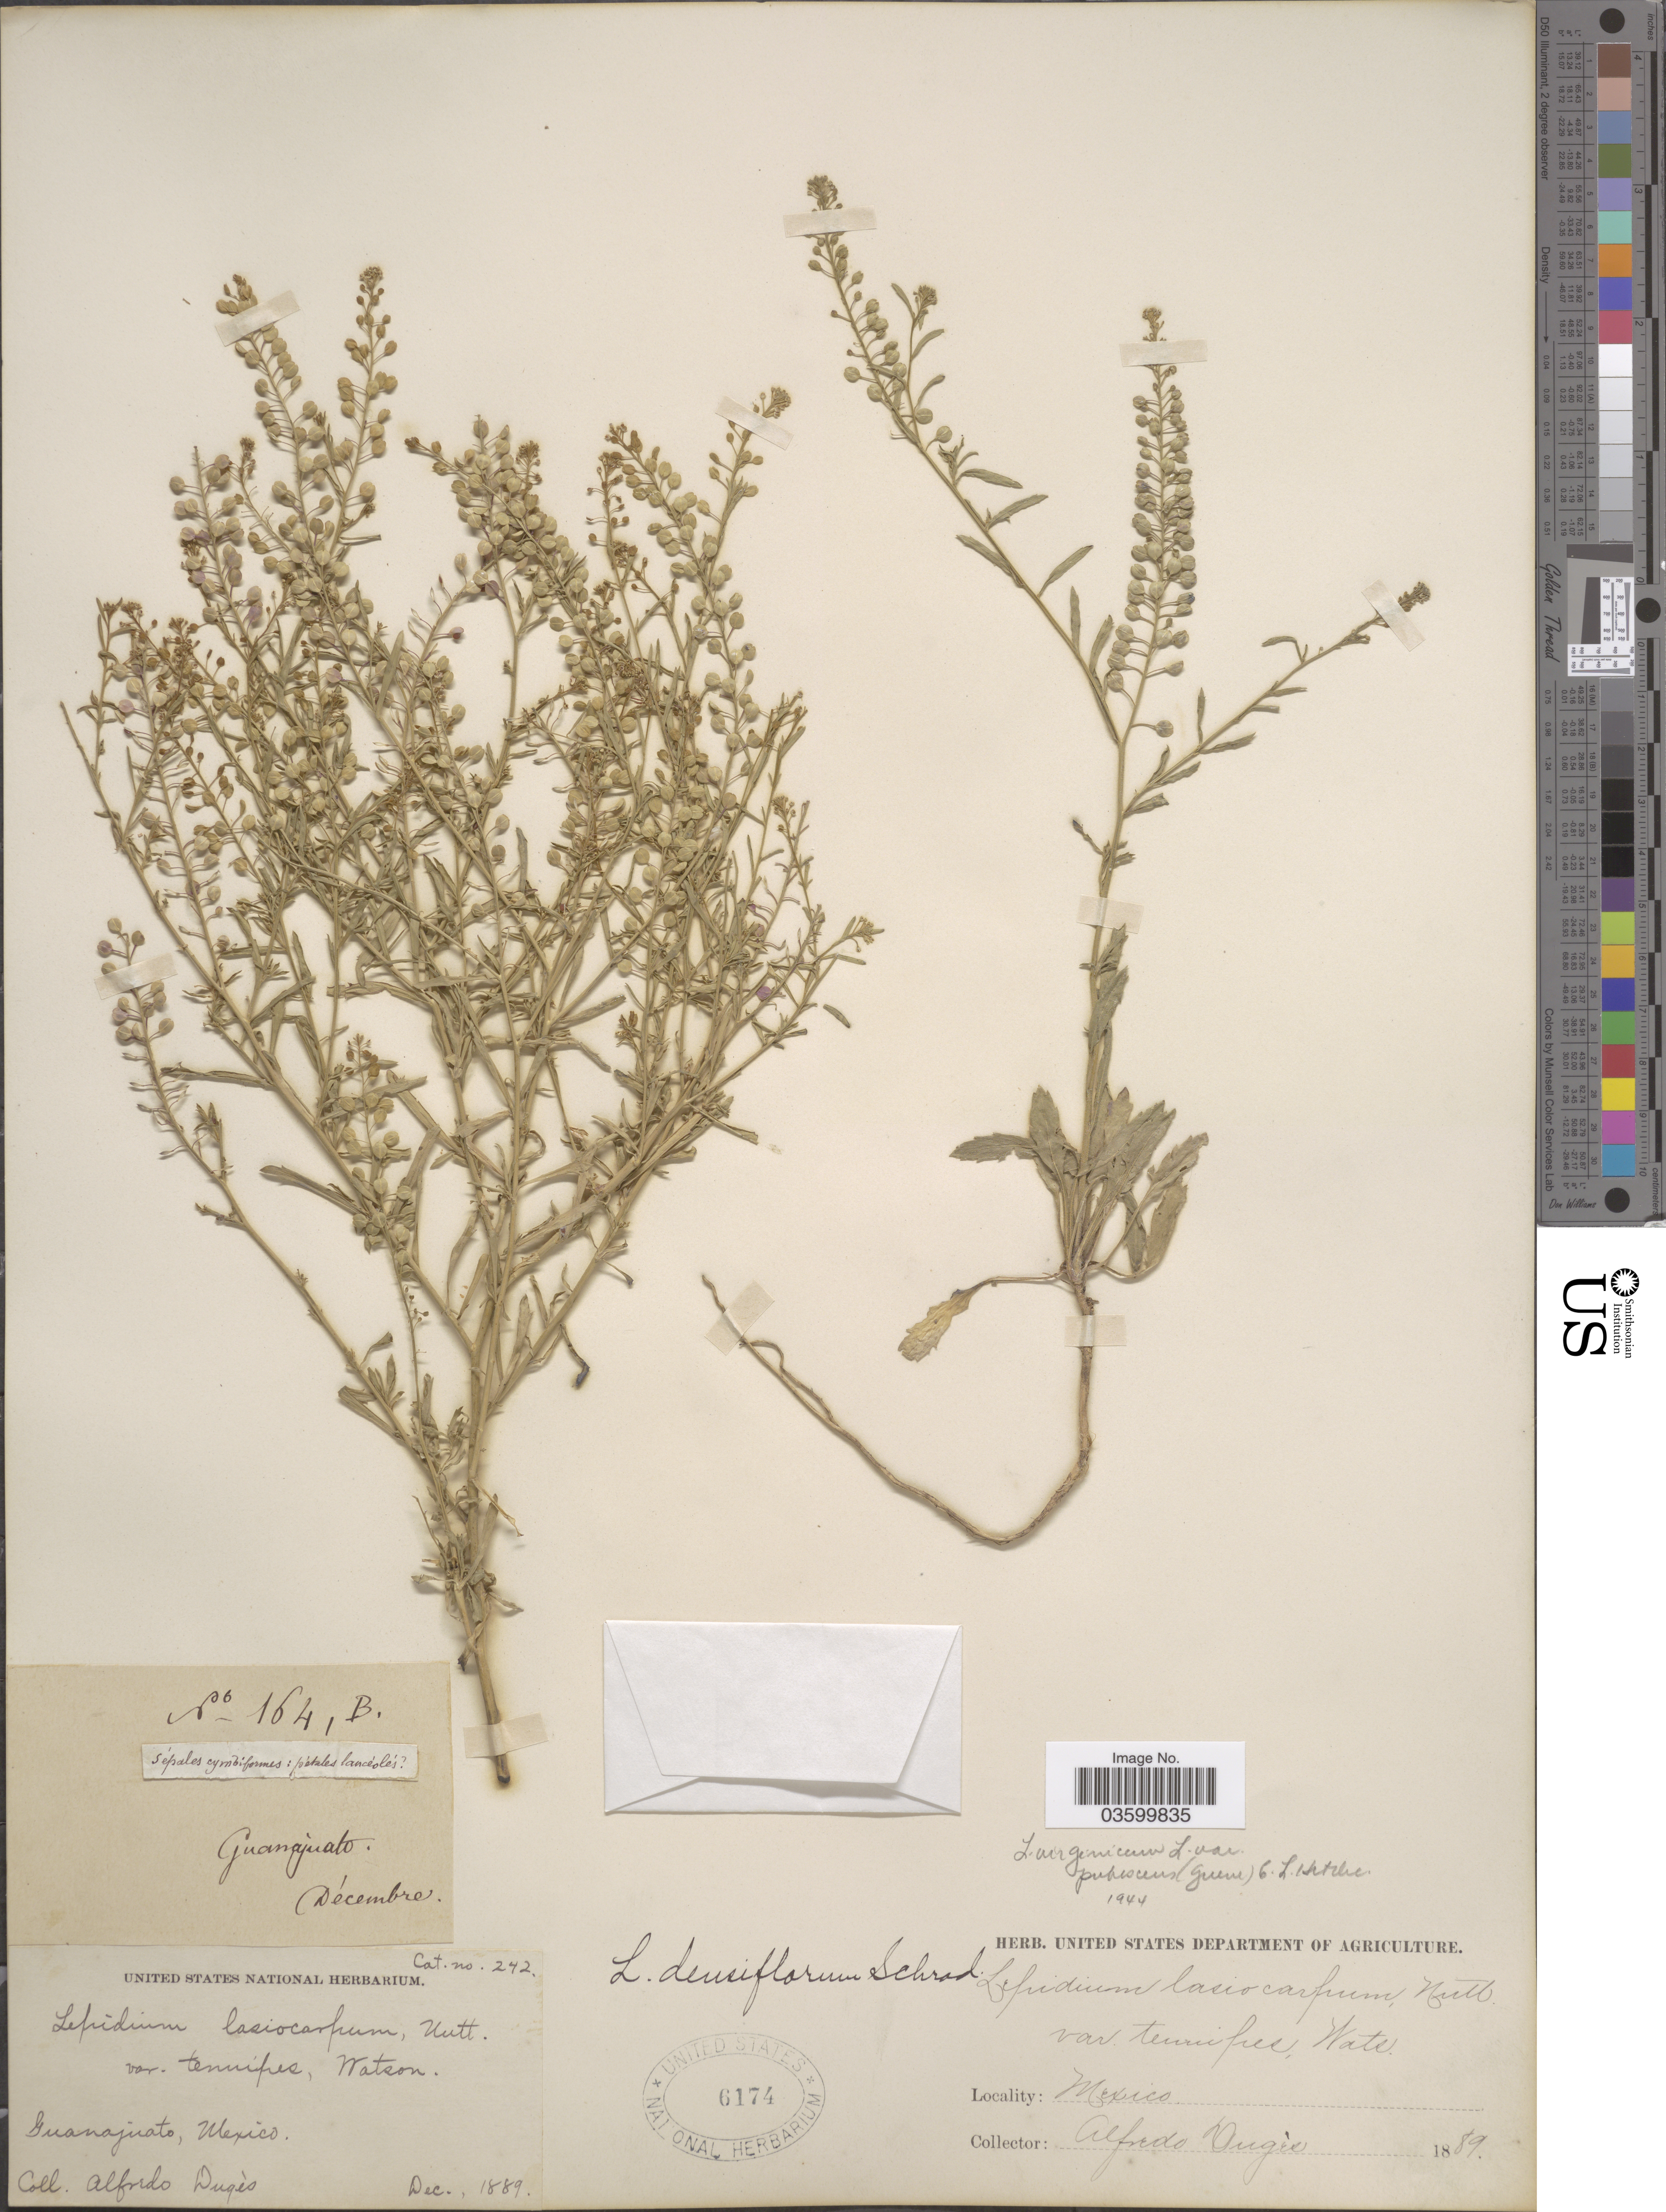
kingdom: Plantae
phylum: Tracheophyta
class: Magnoliopsida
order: Brassicales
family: Brassicaceae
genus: Lepidium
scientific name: Lepidium virginicum var. pubescens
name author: (Greene) C.L. Hitchc.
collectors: A. Dugès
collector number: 1641, B*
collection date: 1889-12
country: Mexico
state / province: Guanajuato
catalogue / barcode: US 6174